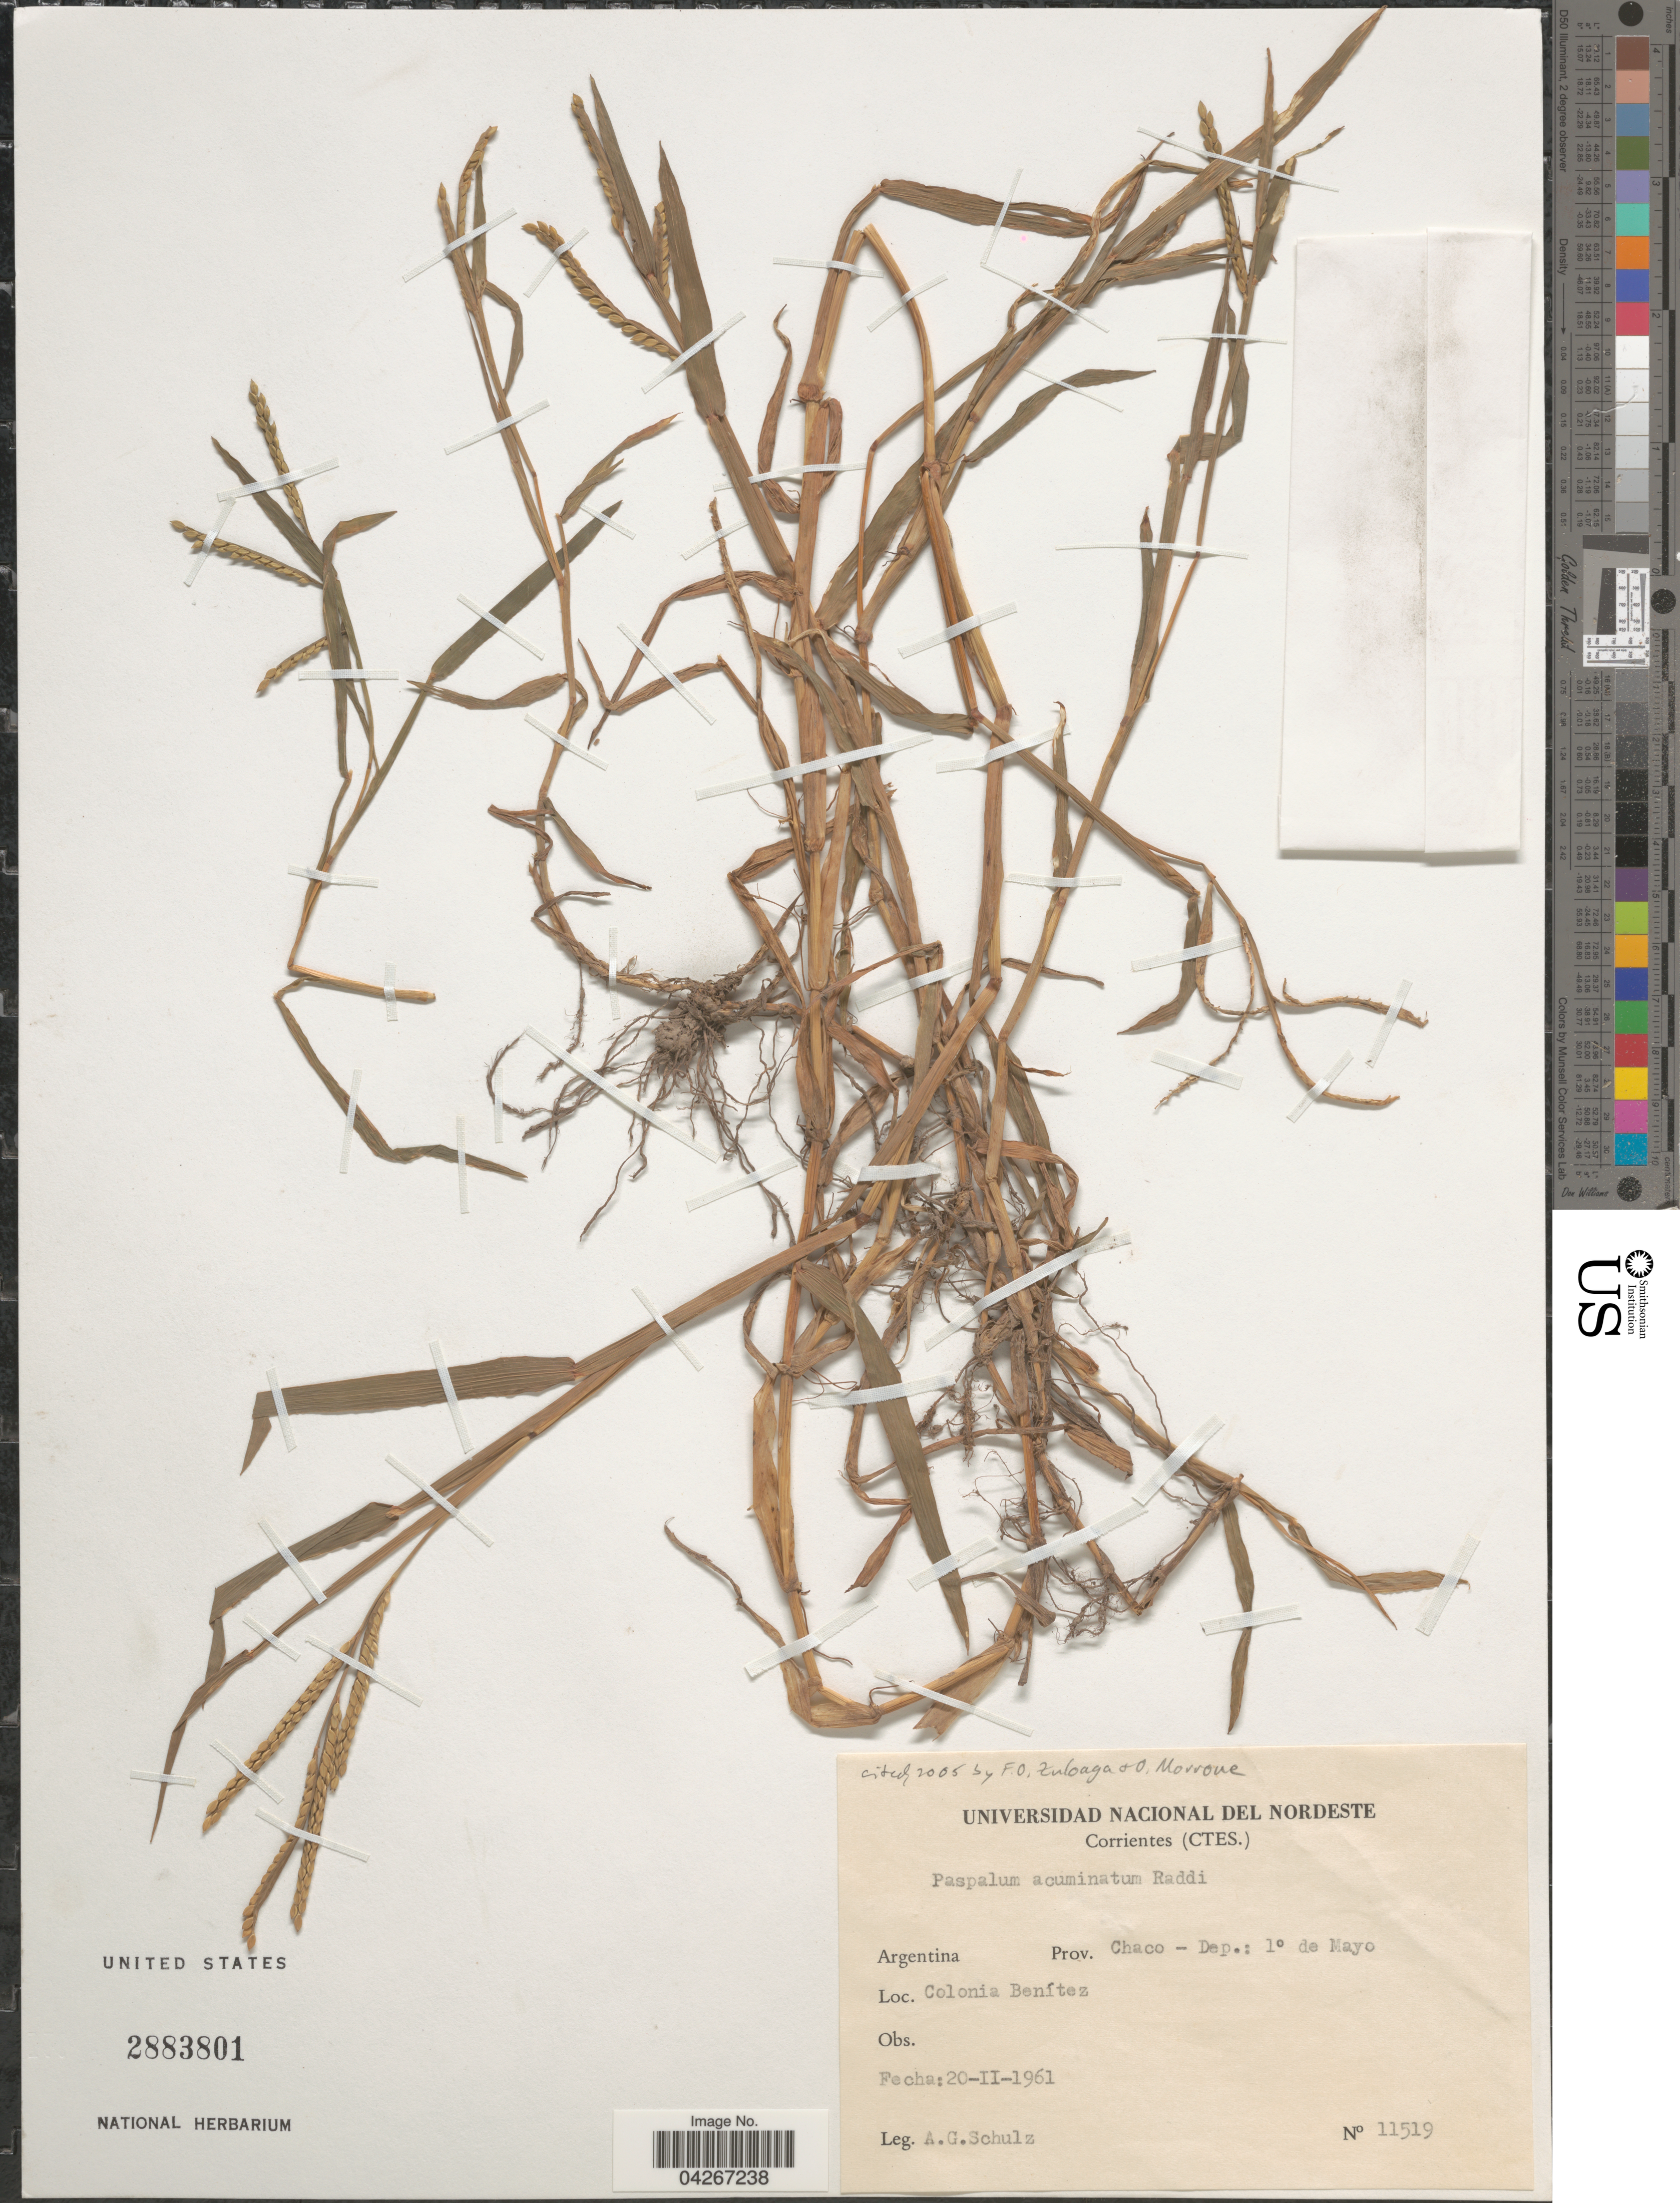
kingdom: Plantae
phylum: Tracheophyta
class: Liliopsida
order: Poales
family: Poaceae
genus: Paspalum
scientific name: Paspalum acuminatum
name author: Raddi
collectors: A. G. Schulz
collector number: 11519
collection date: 1961-02-20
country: Argentina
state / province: Chaco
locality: Prov. Chaco - Dep.: 1º de Mayo. Colonia Benítez.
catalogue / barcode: US 2883801